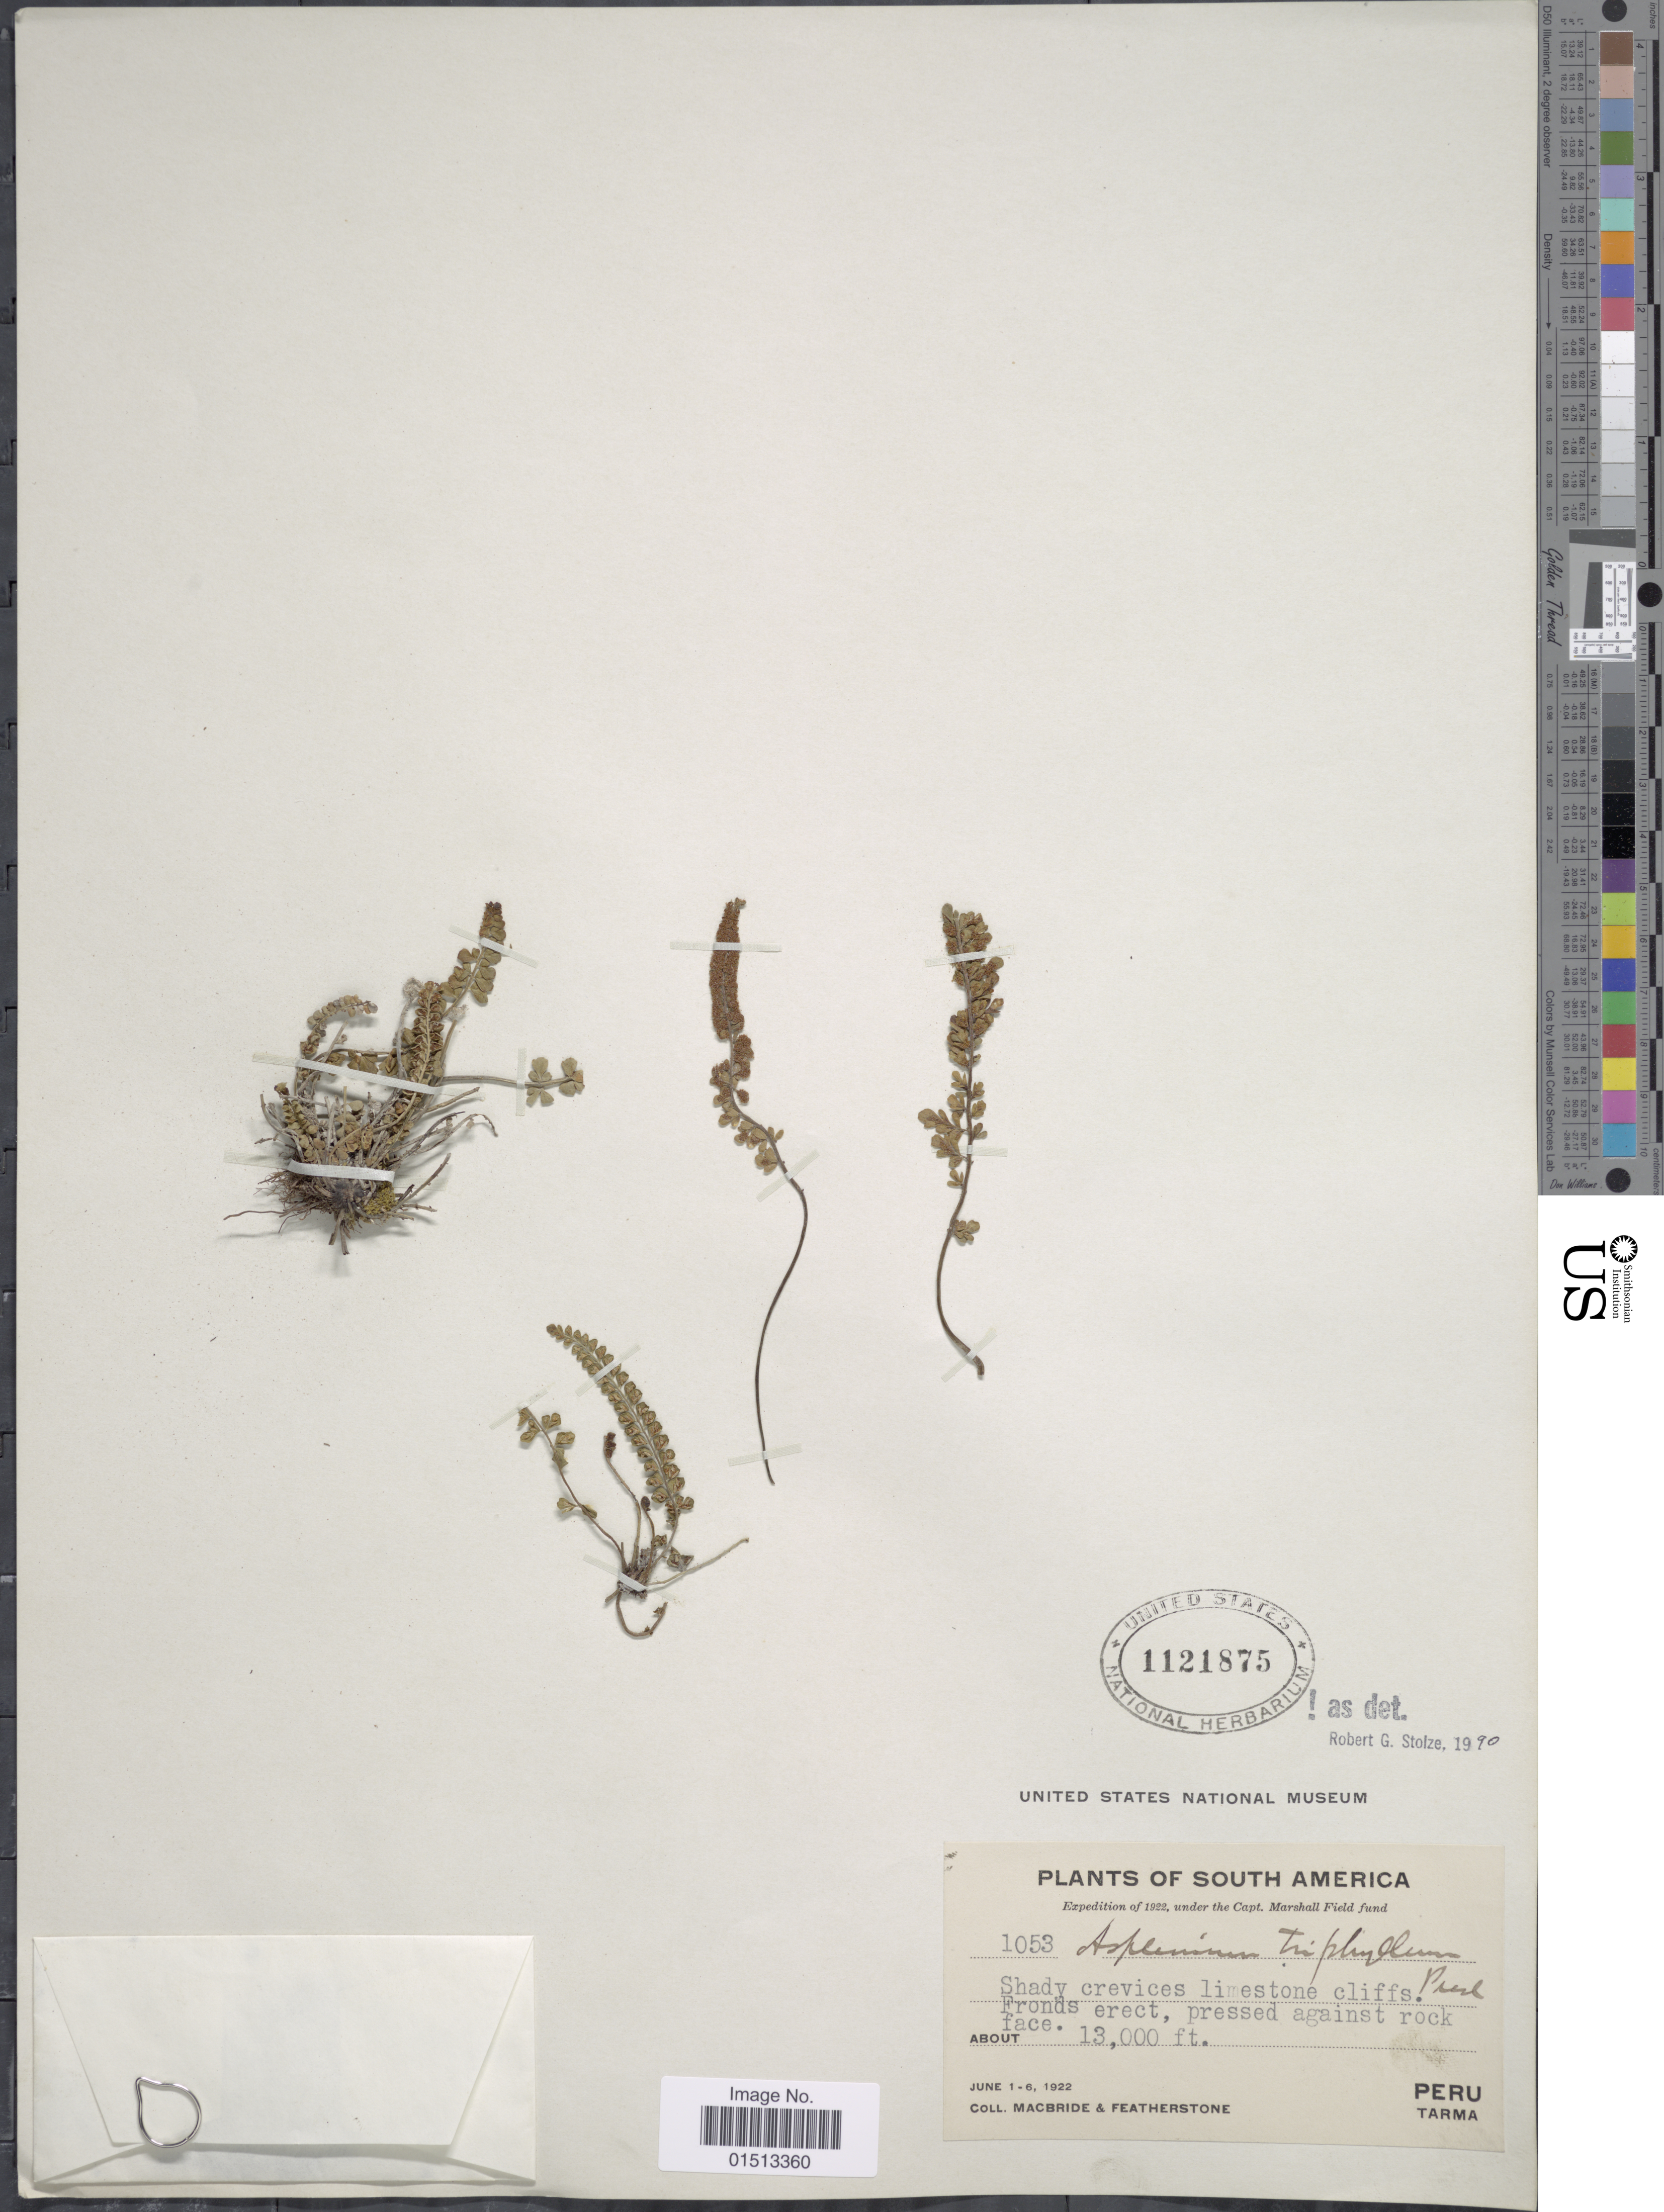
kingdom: Plantae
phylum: Tracheophyta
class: Polypodiopsida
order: Polypodiales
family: Aspleniaceae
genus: Asplenium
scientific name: Asplenium triphyllum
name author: C. Presl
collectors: Macbride, -- & -. Featherstone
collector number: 1053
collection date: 1922-06-01/1922-06-06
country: Peru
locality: Tarma.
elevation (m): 3962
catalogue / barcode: US 1121875